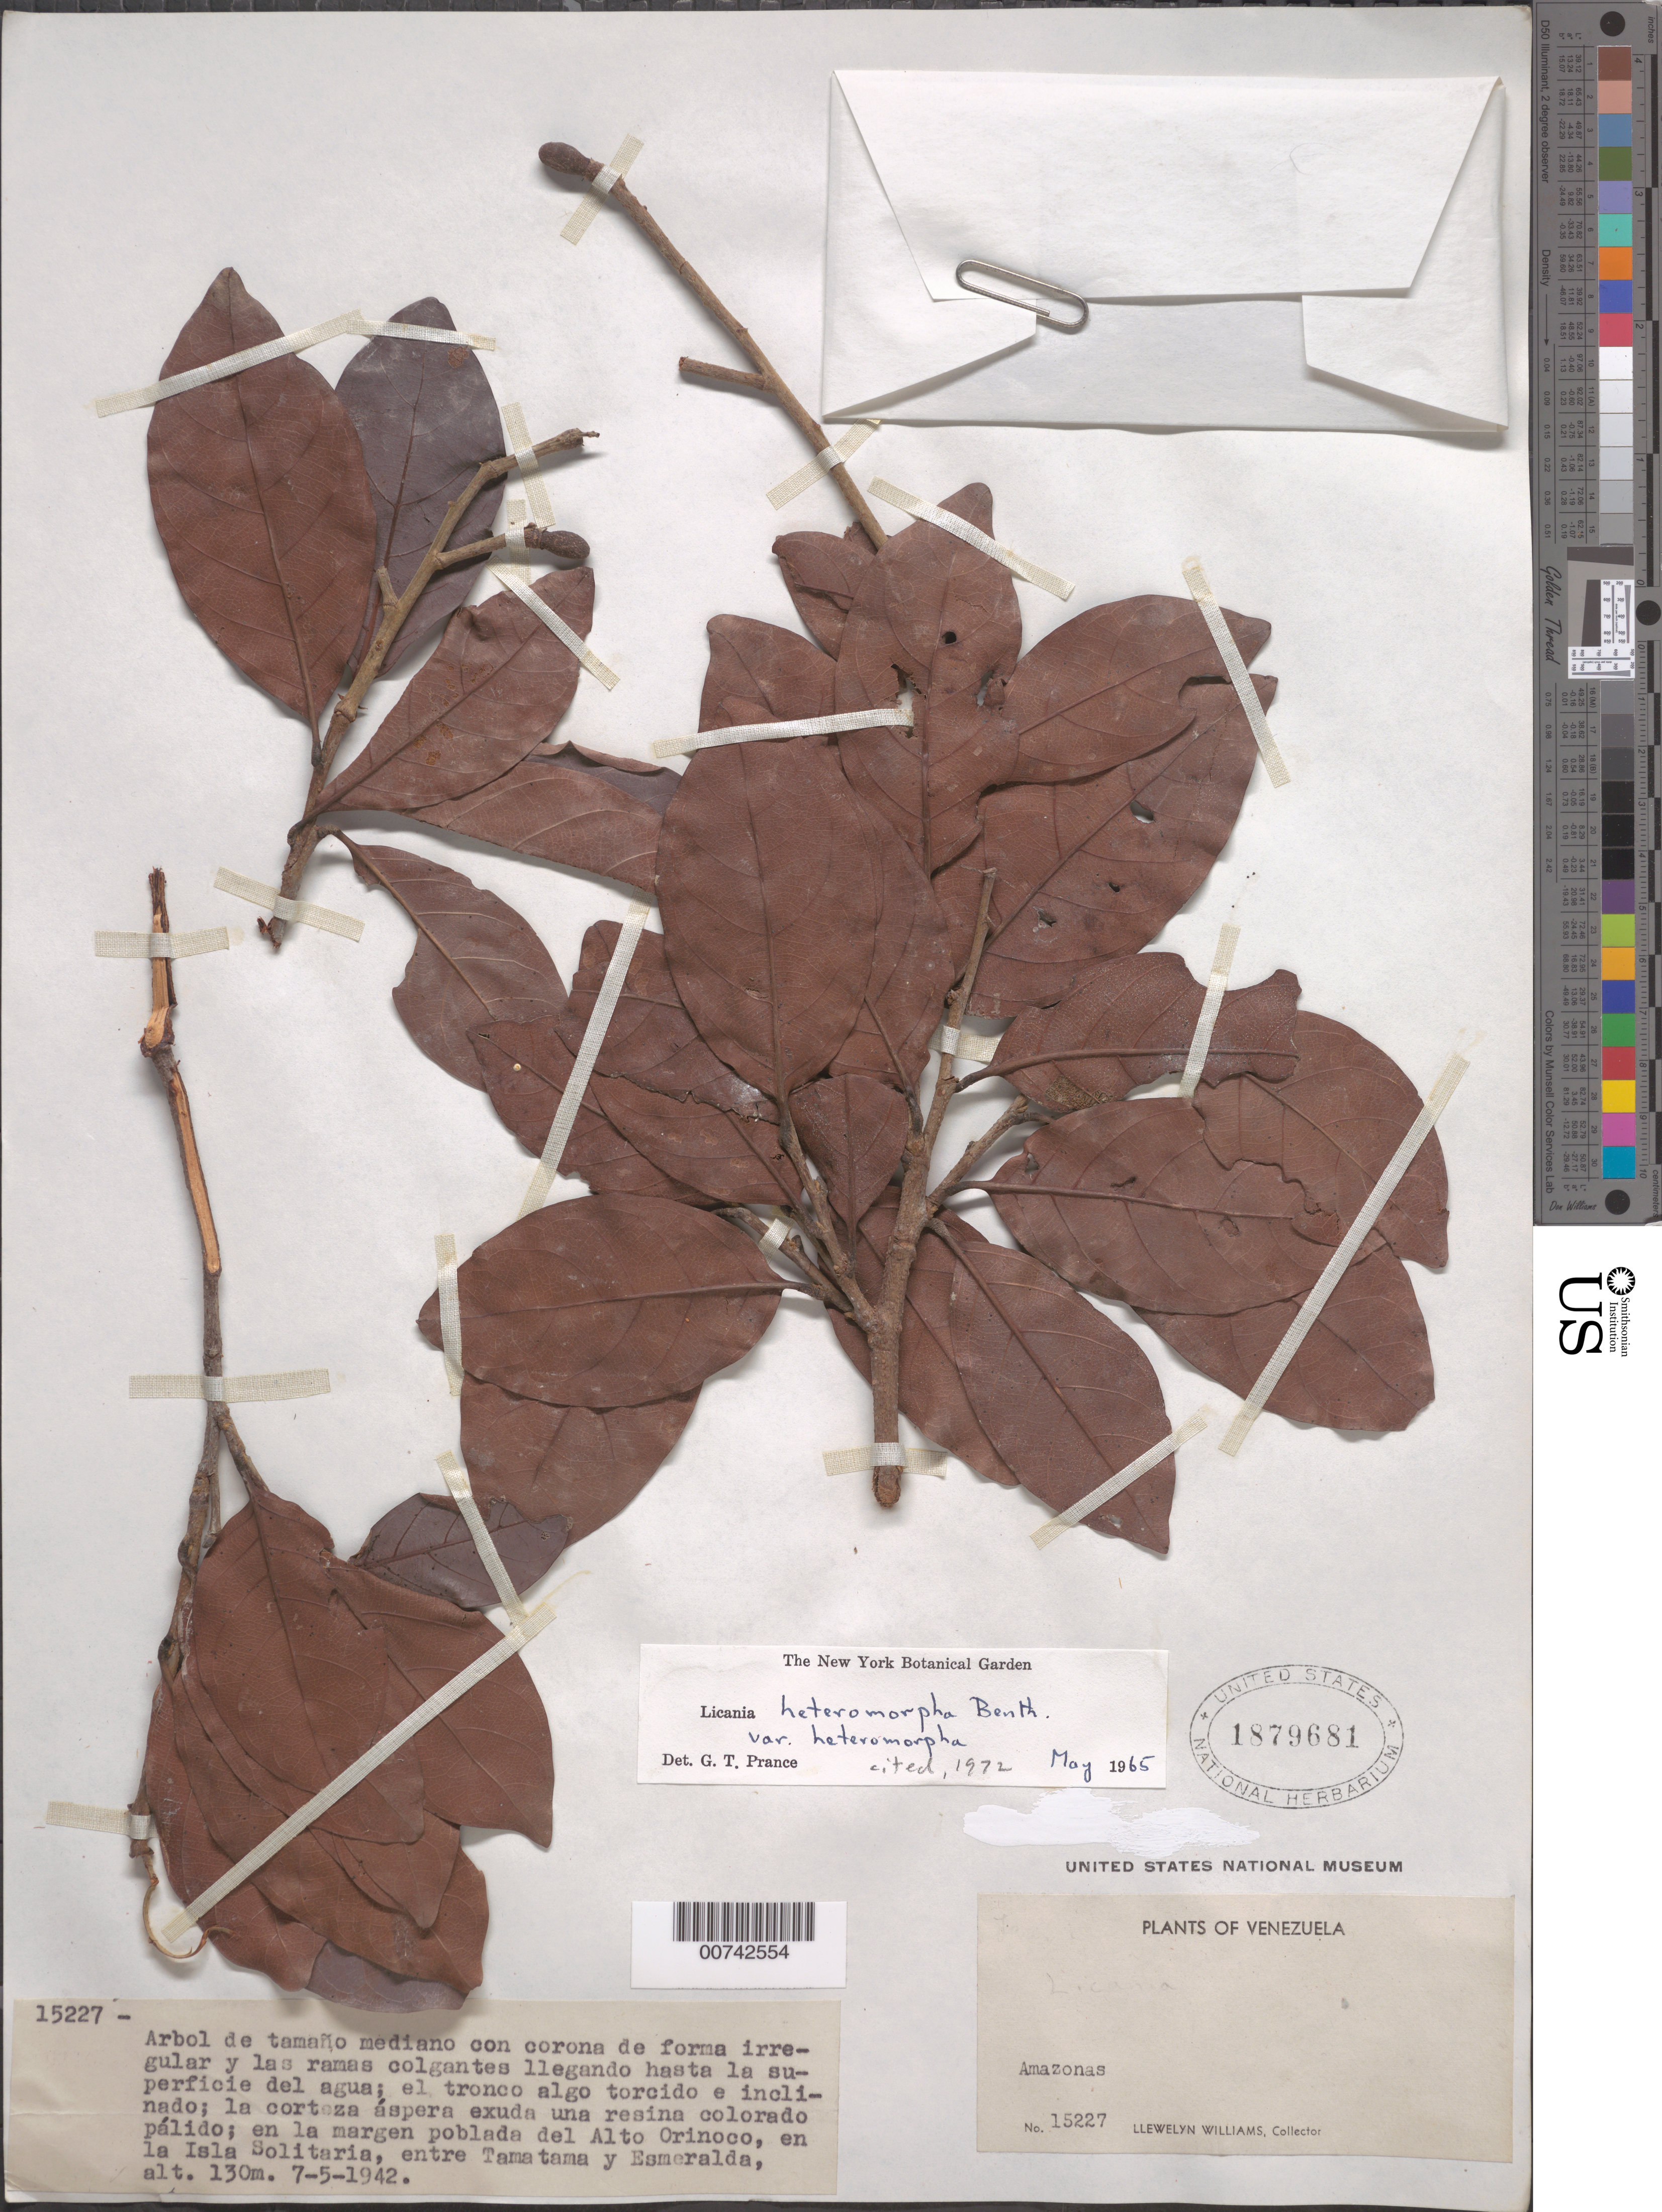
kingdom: Plantae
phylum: Tracheophyta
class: Magnoliopsida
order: Malpighiales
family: Chrysobalanaceae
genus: Hymenopus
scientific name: Hymenopus heteromorphus var. heteromorphus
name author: (Benth.) Sothers & Prance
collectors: Ll. Williams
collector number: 15227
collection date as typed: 7-May-42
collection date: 1942-05-07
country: Venezuela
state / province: Amazonas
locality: Isla Solitaria, entre Tamatama y Esmeralda, Alto Orinoco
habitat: Margen poblada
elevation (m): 130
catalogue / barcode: US 1879681